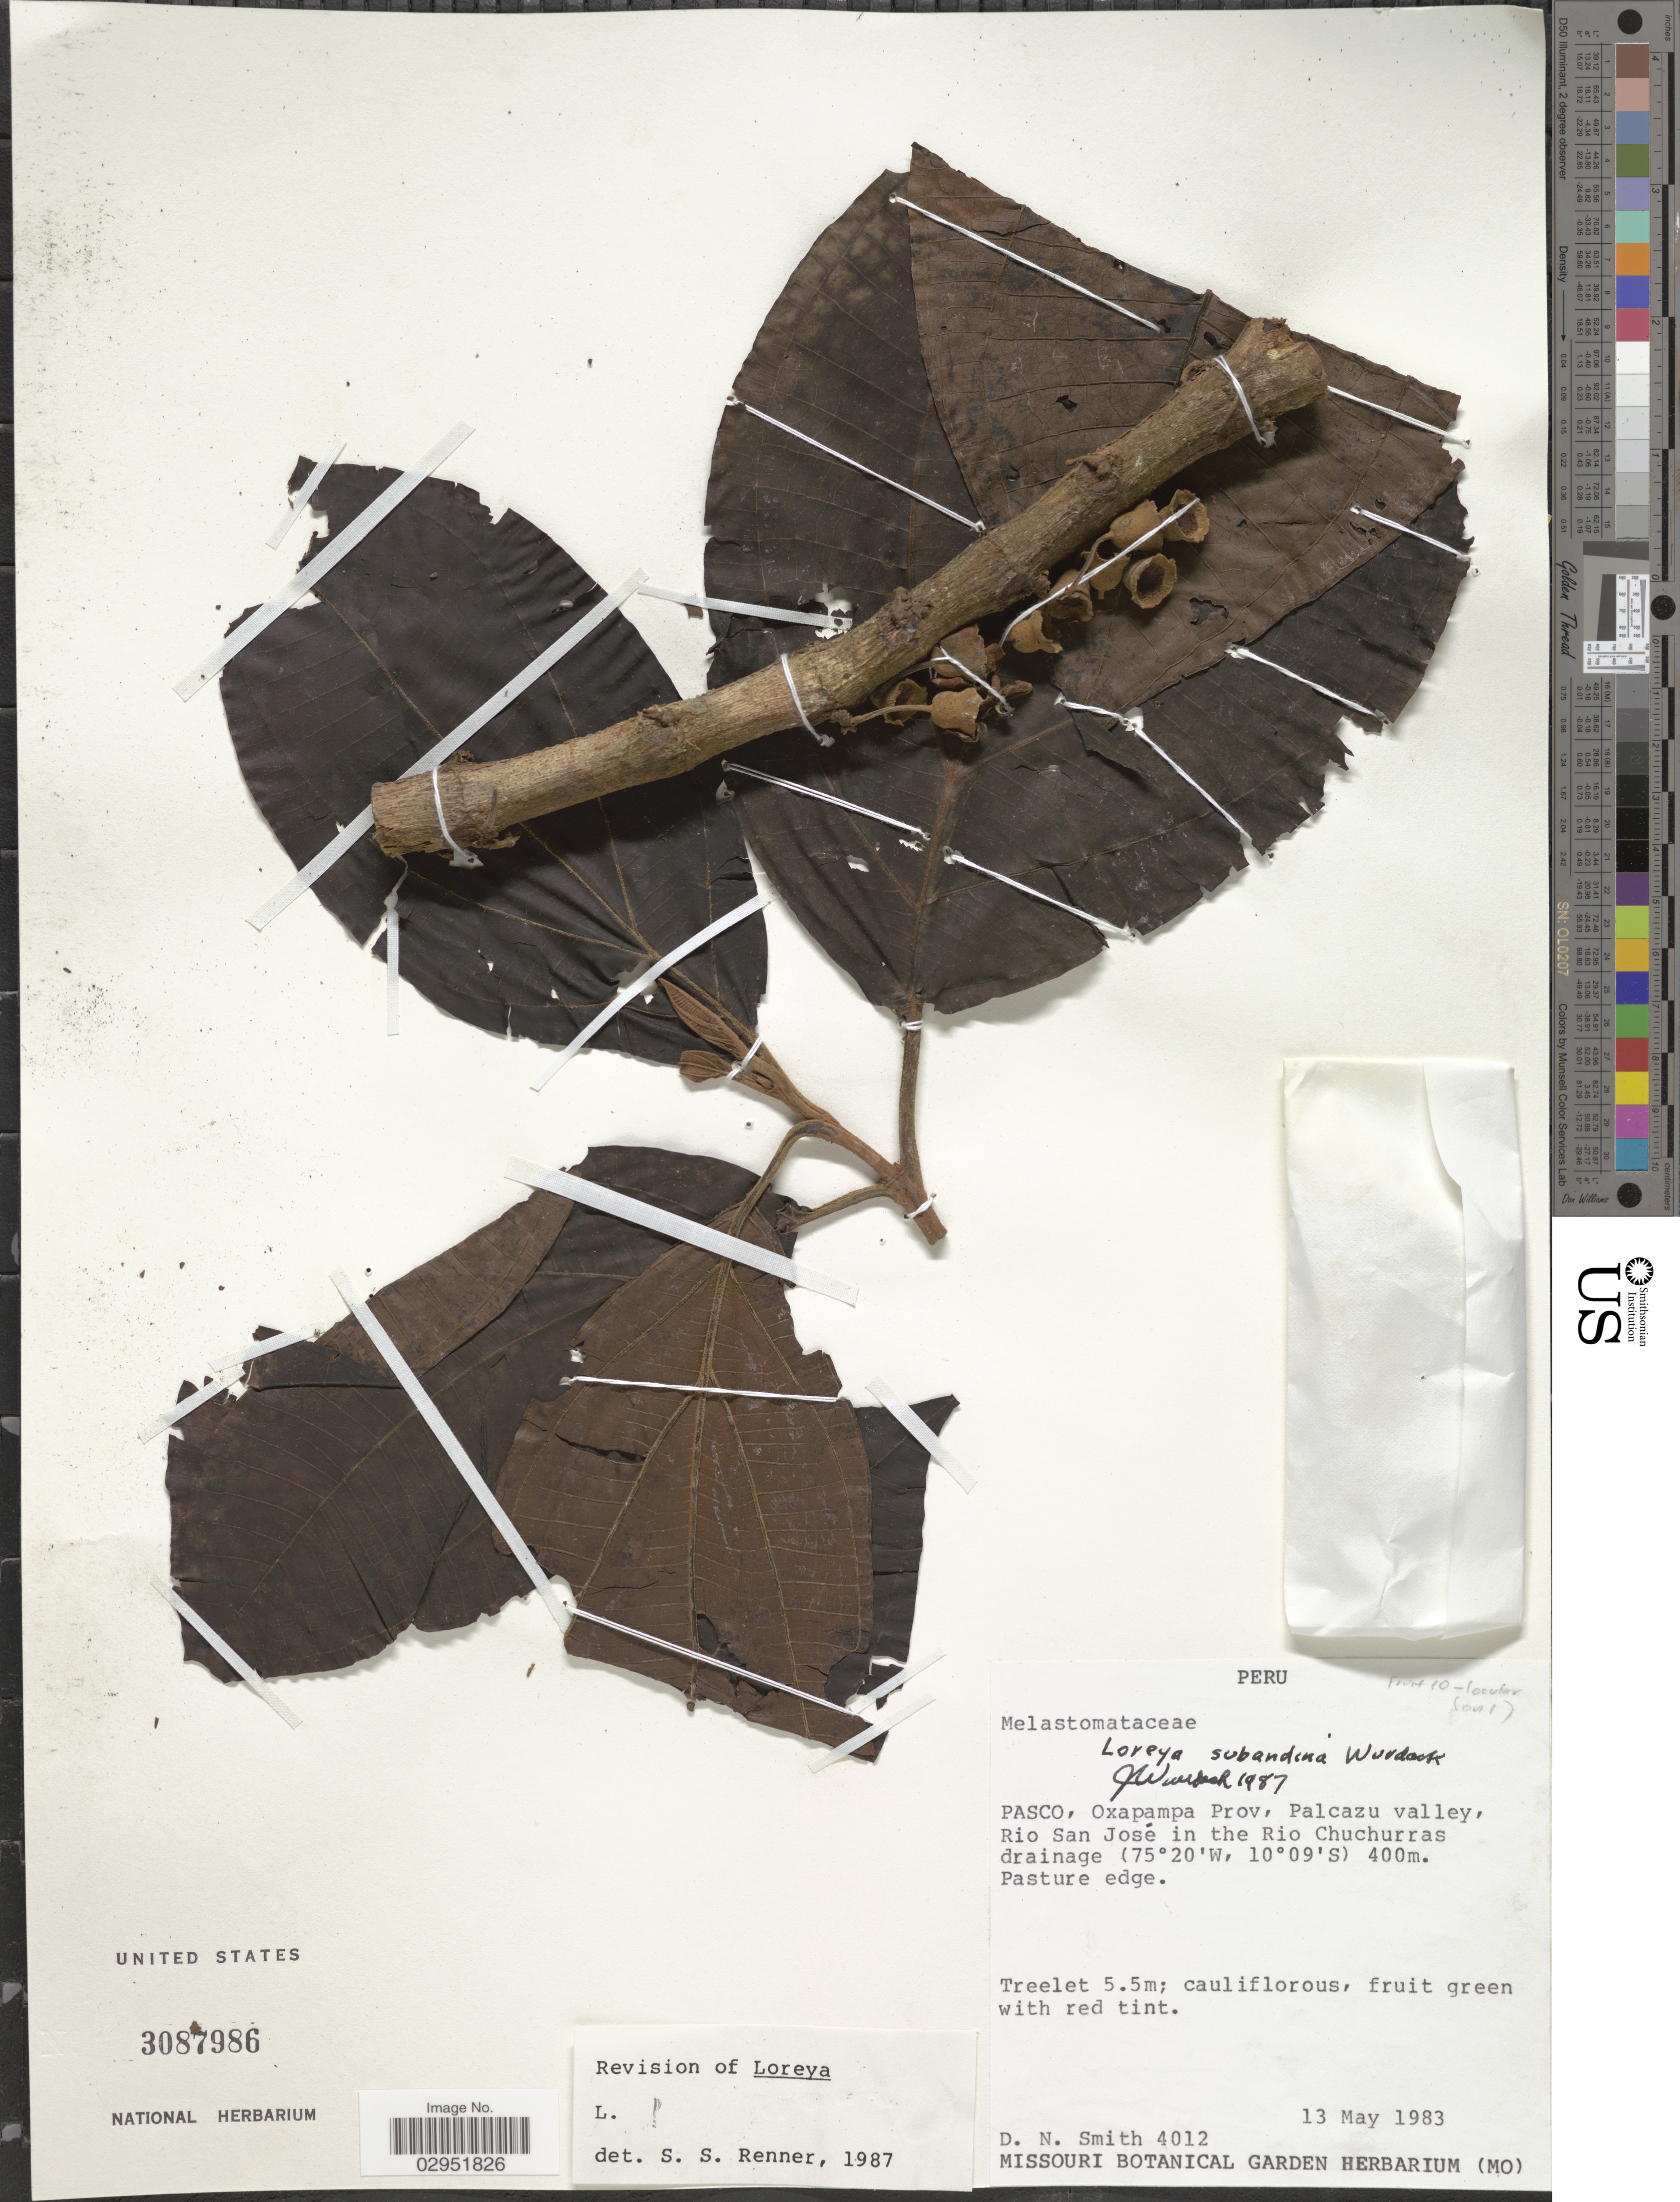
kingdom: Plantae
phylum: Tracheophyta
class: Magnoliopsida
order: Myrtales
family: Melastomataceae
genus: Bellucia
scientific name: Bellucia subandina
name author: (Wurdack) Penneys et al.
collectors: D. Smith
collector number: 4012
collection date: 1983-05-13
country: Peru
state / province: Pasco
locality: Pasco, Oxapampa Prov, Palcazu valley, Rio San José in the Rio Chuchurras drainage.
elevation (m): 400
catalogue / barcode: US 3087986